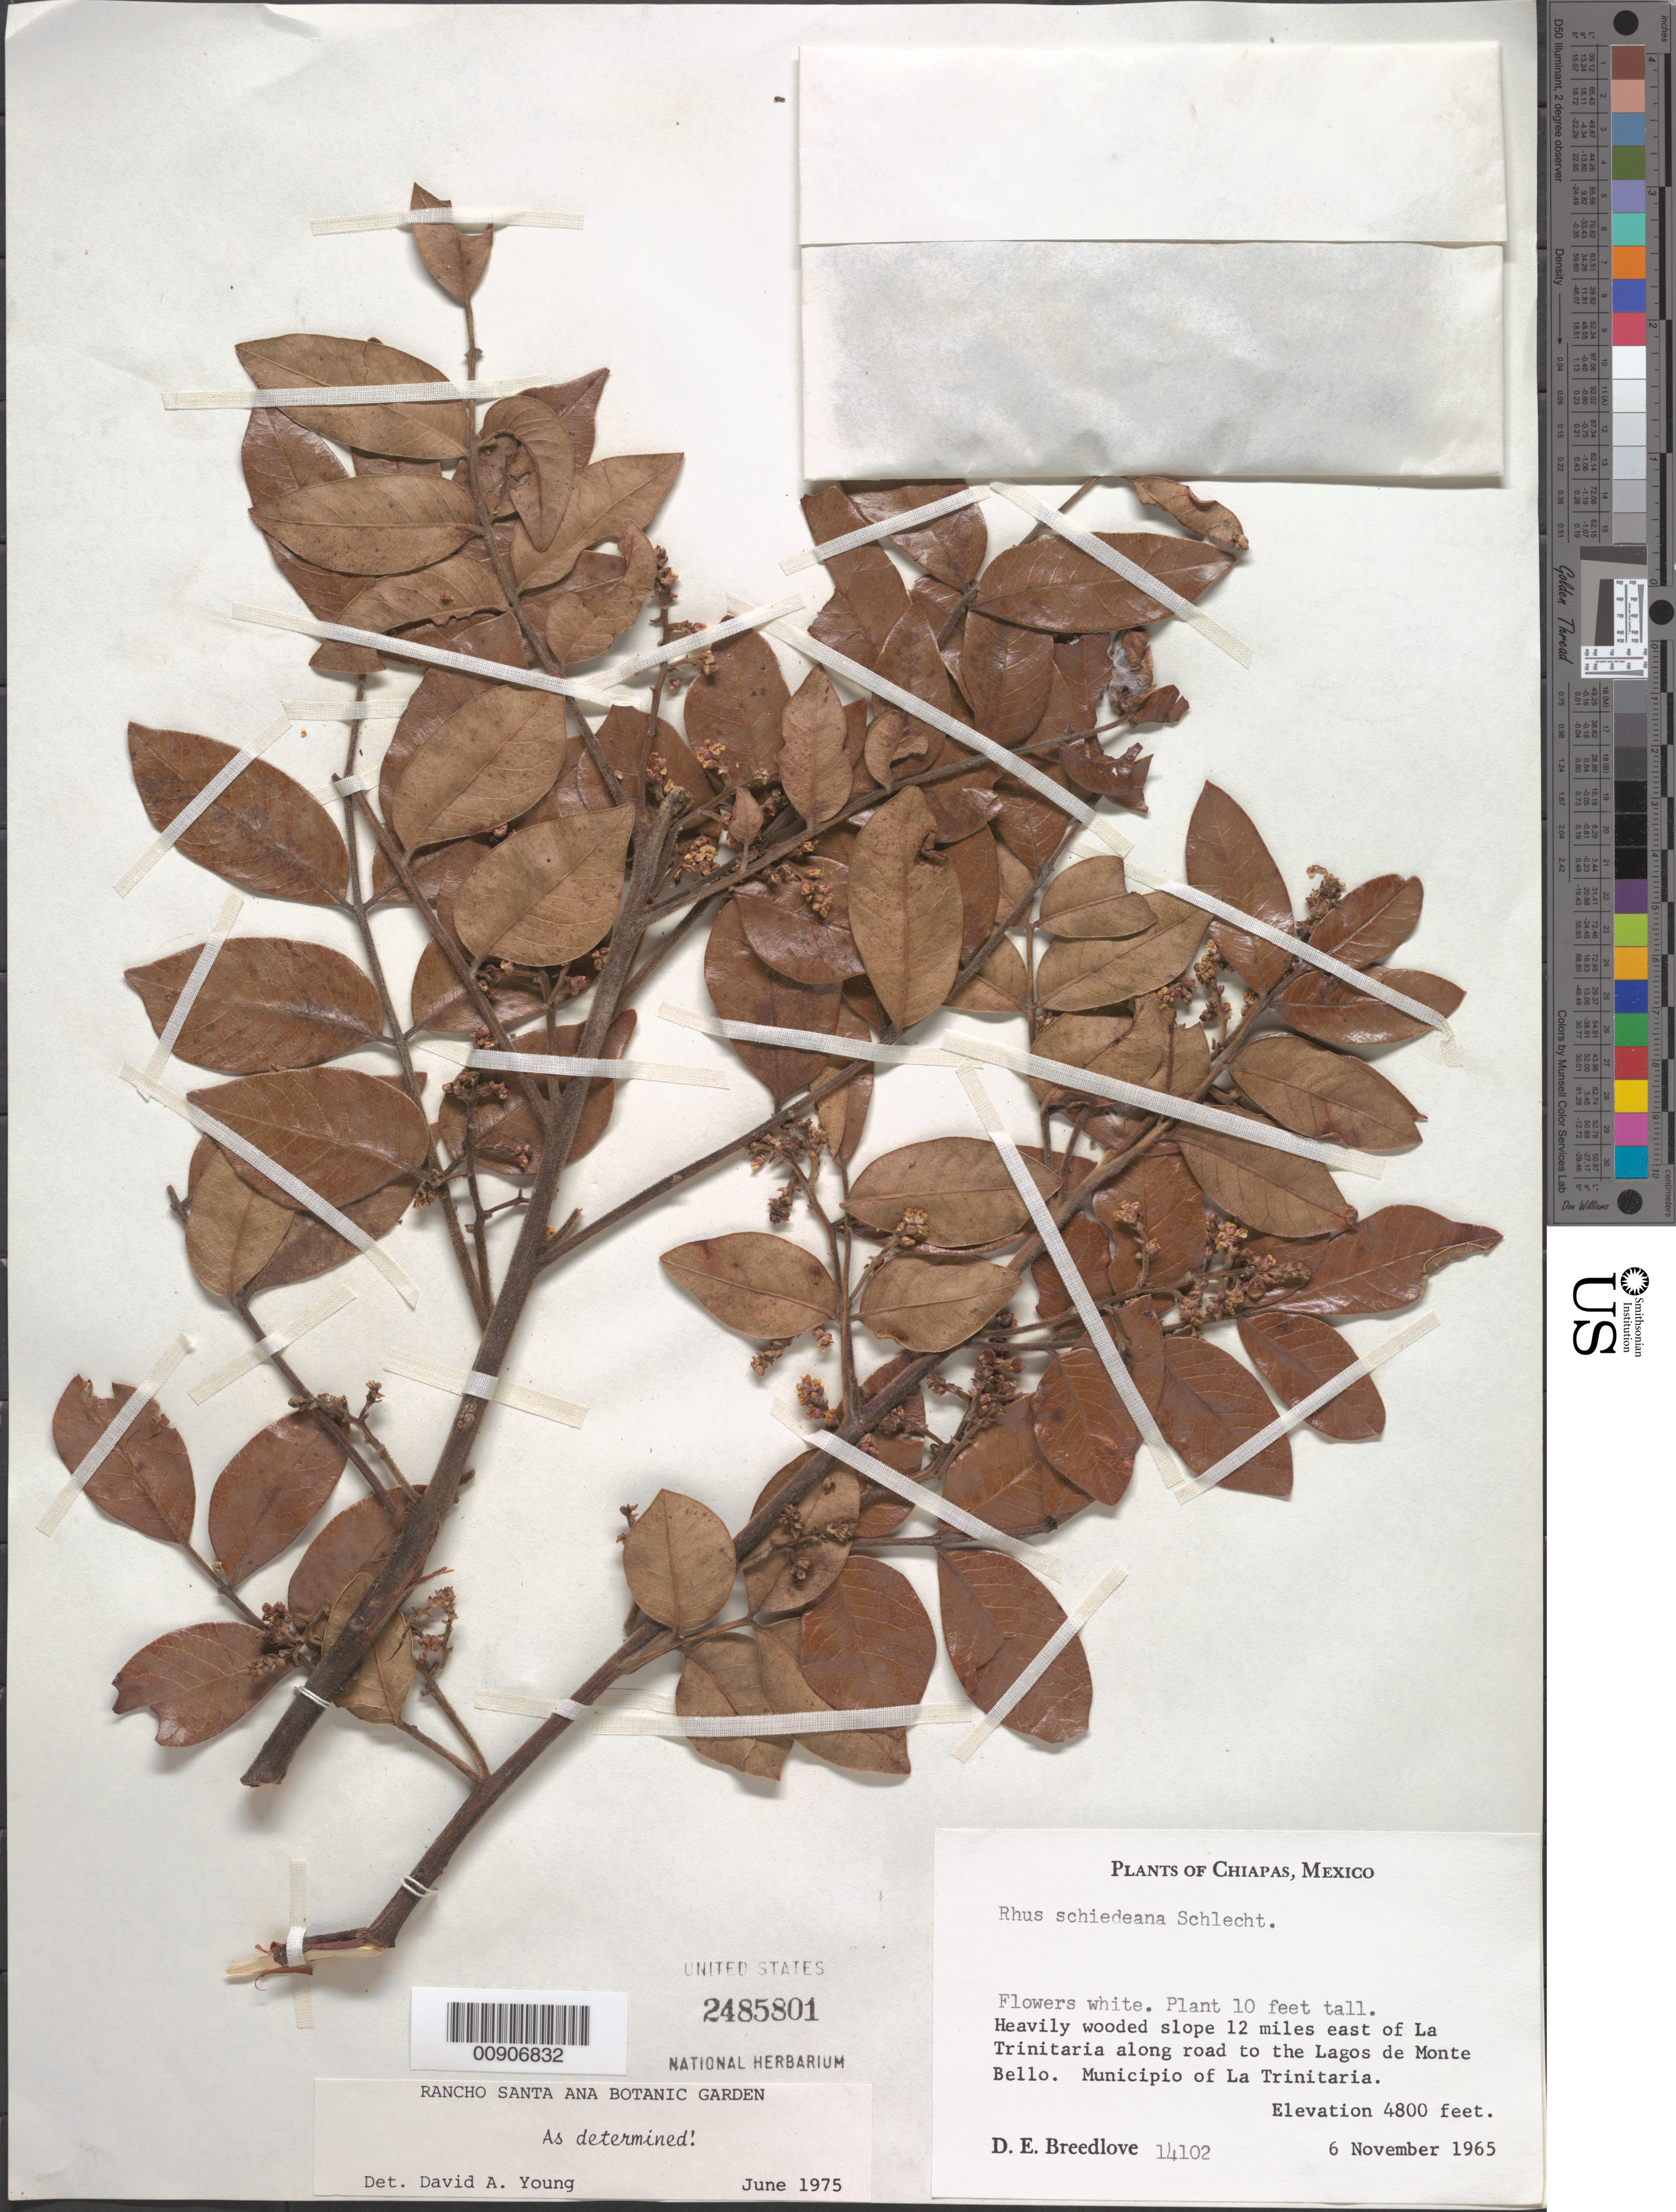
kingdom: Plantae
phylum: Tracheophyta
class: Magnoliopsida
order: Sapindales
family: Anacardiaceae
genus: Rhus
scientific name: Rhus schiedeana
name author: Schltdl.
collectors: D. E. Breedlove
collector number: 14102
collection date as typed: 06 Nov 1965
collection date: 1965-11-06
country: Mexico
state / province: Chiapas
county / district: Trinitaria, La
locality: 12 miles east of La Trinitaria along road to the Lagos de Monte Bello. Municipio of La Trinitaria, Chiapas.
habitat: Heavily wooded slope.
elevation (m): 1463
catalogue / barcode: US 2485801